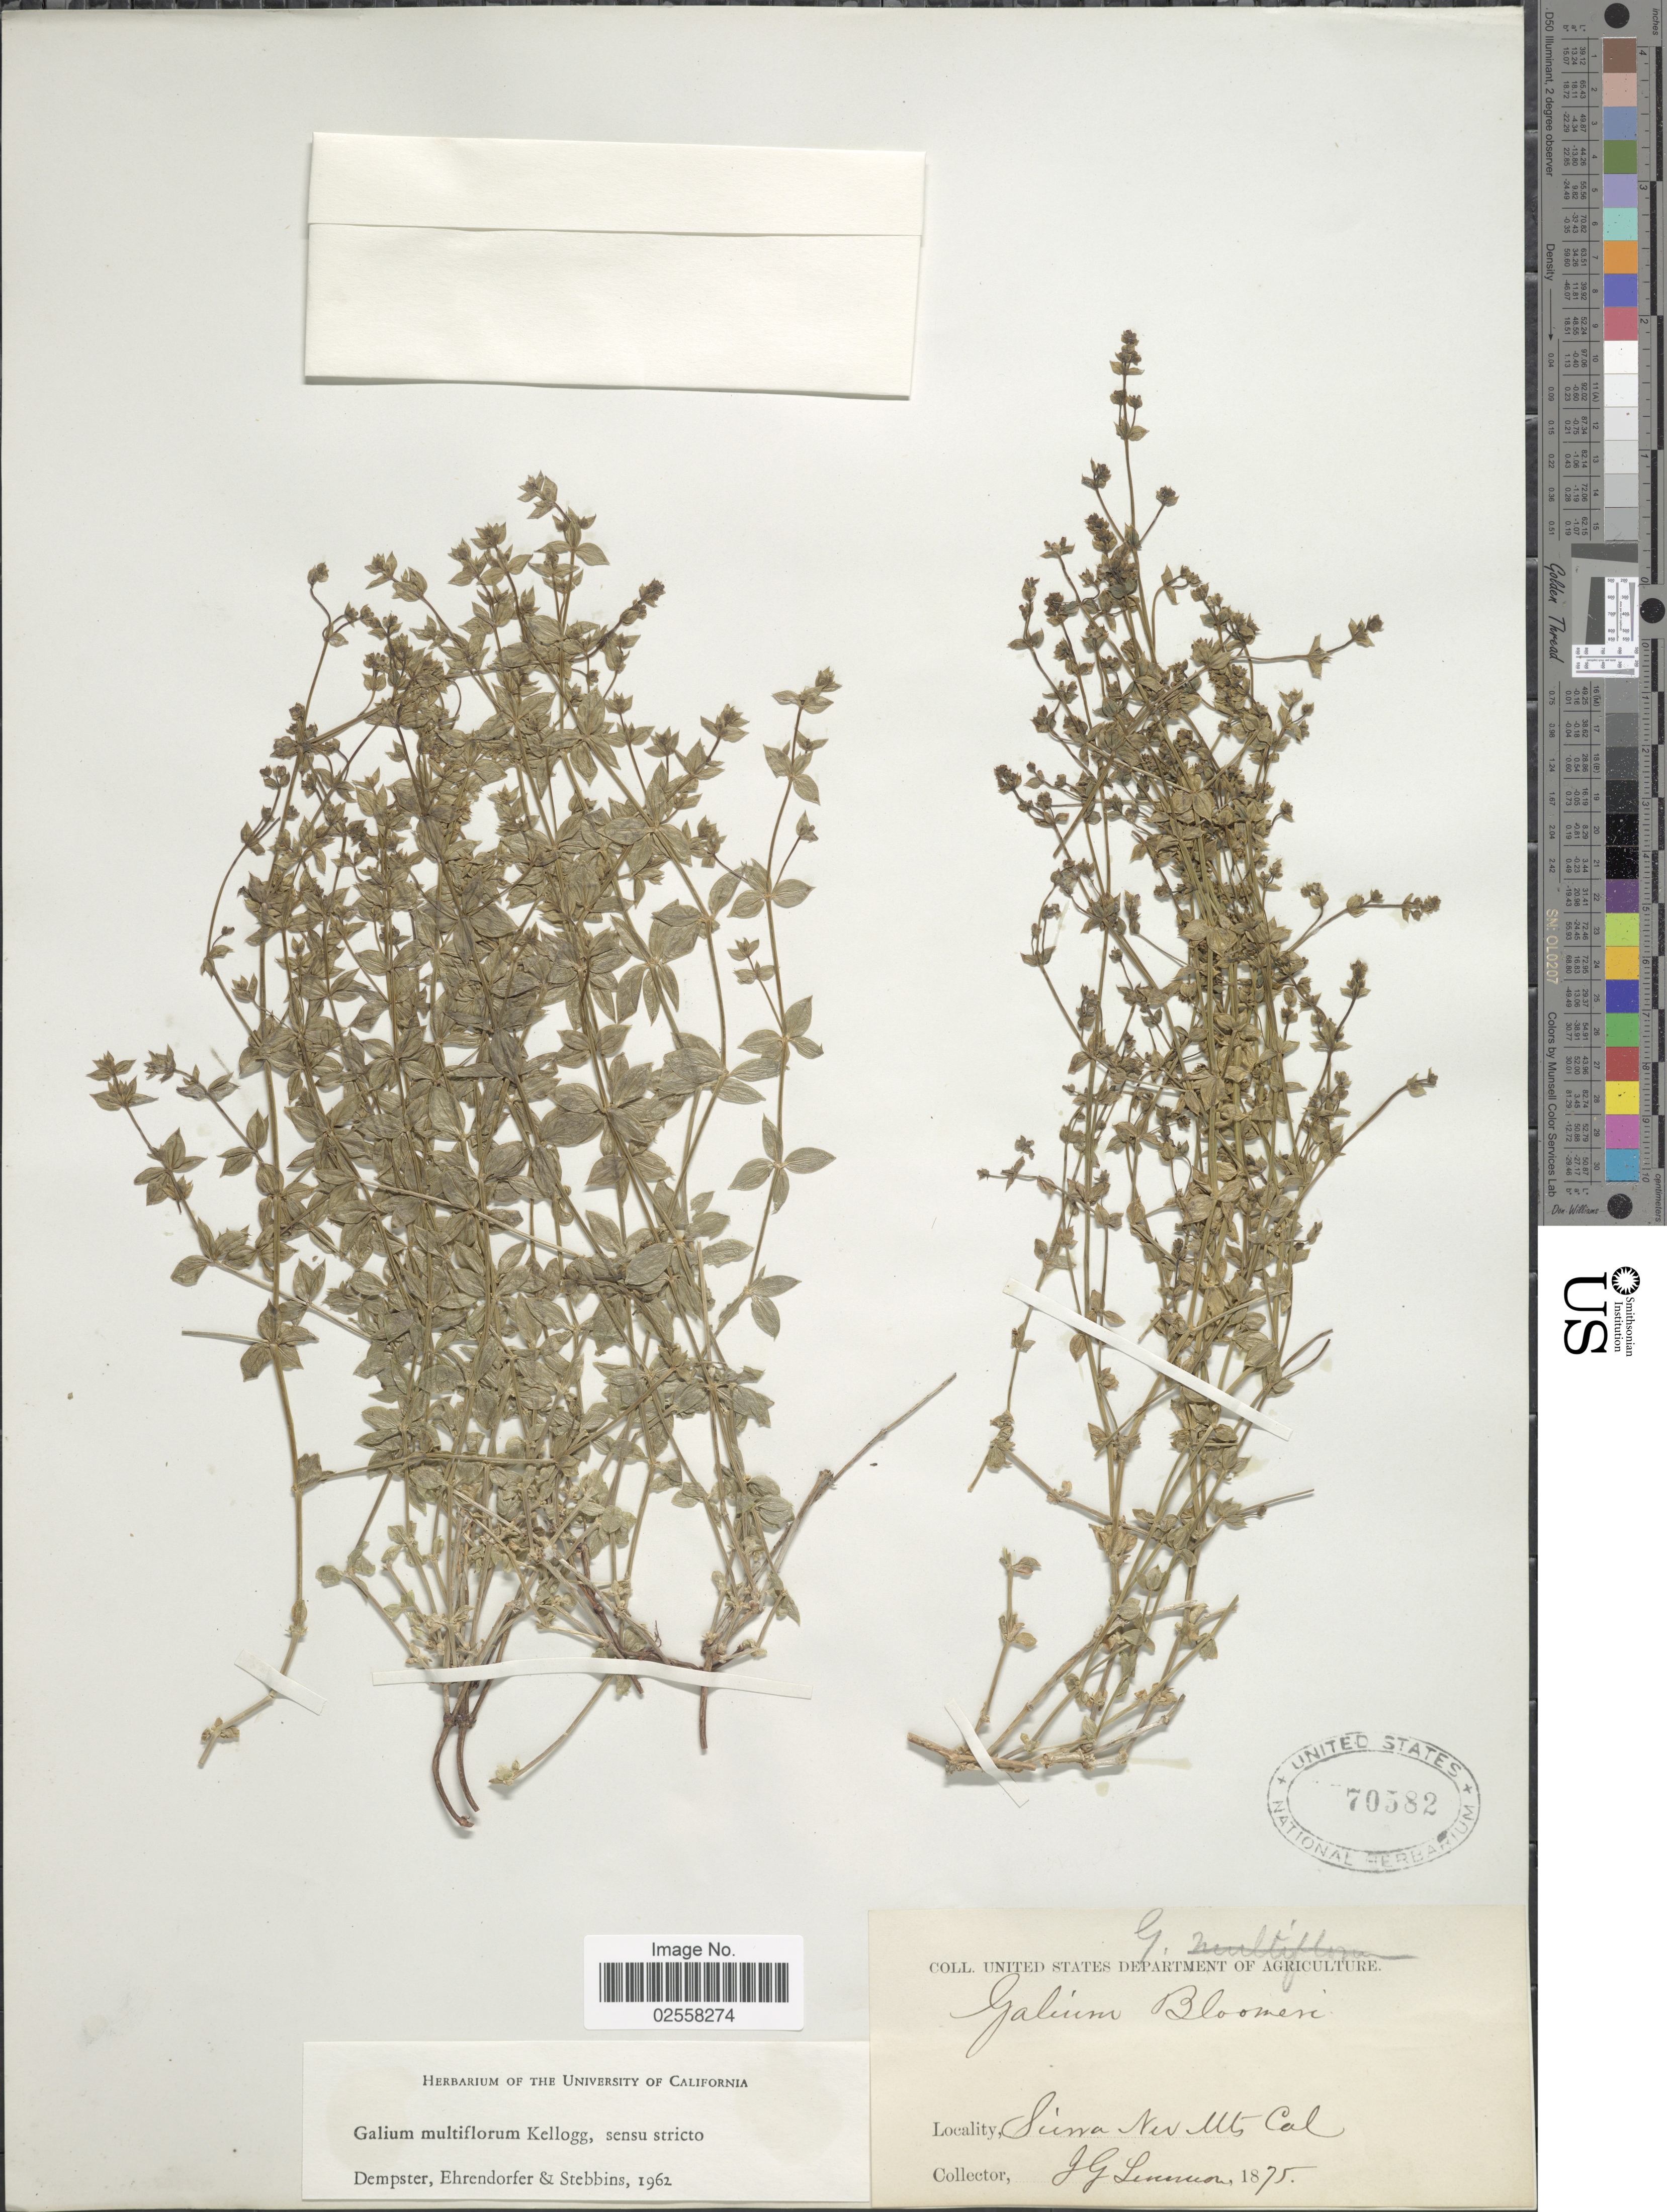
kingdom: Plantae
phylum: Tracheophyta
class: Magnoliopsida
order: Gentianales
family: Rubiaceae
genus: Galium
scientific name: Galium multiflorum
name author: Kellogg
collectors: J. Lemmon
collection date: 1875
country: United States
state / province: California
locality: Sierra Nev. Mts, Cal.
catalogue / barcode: US 70582